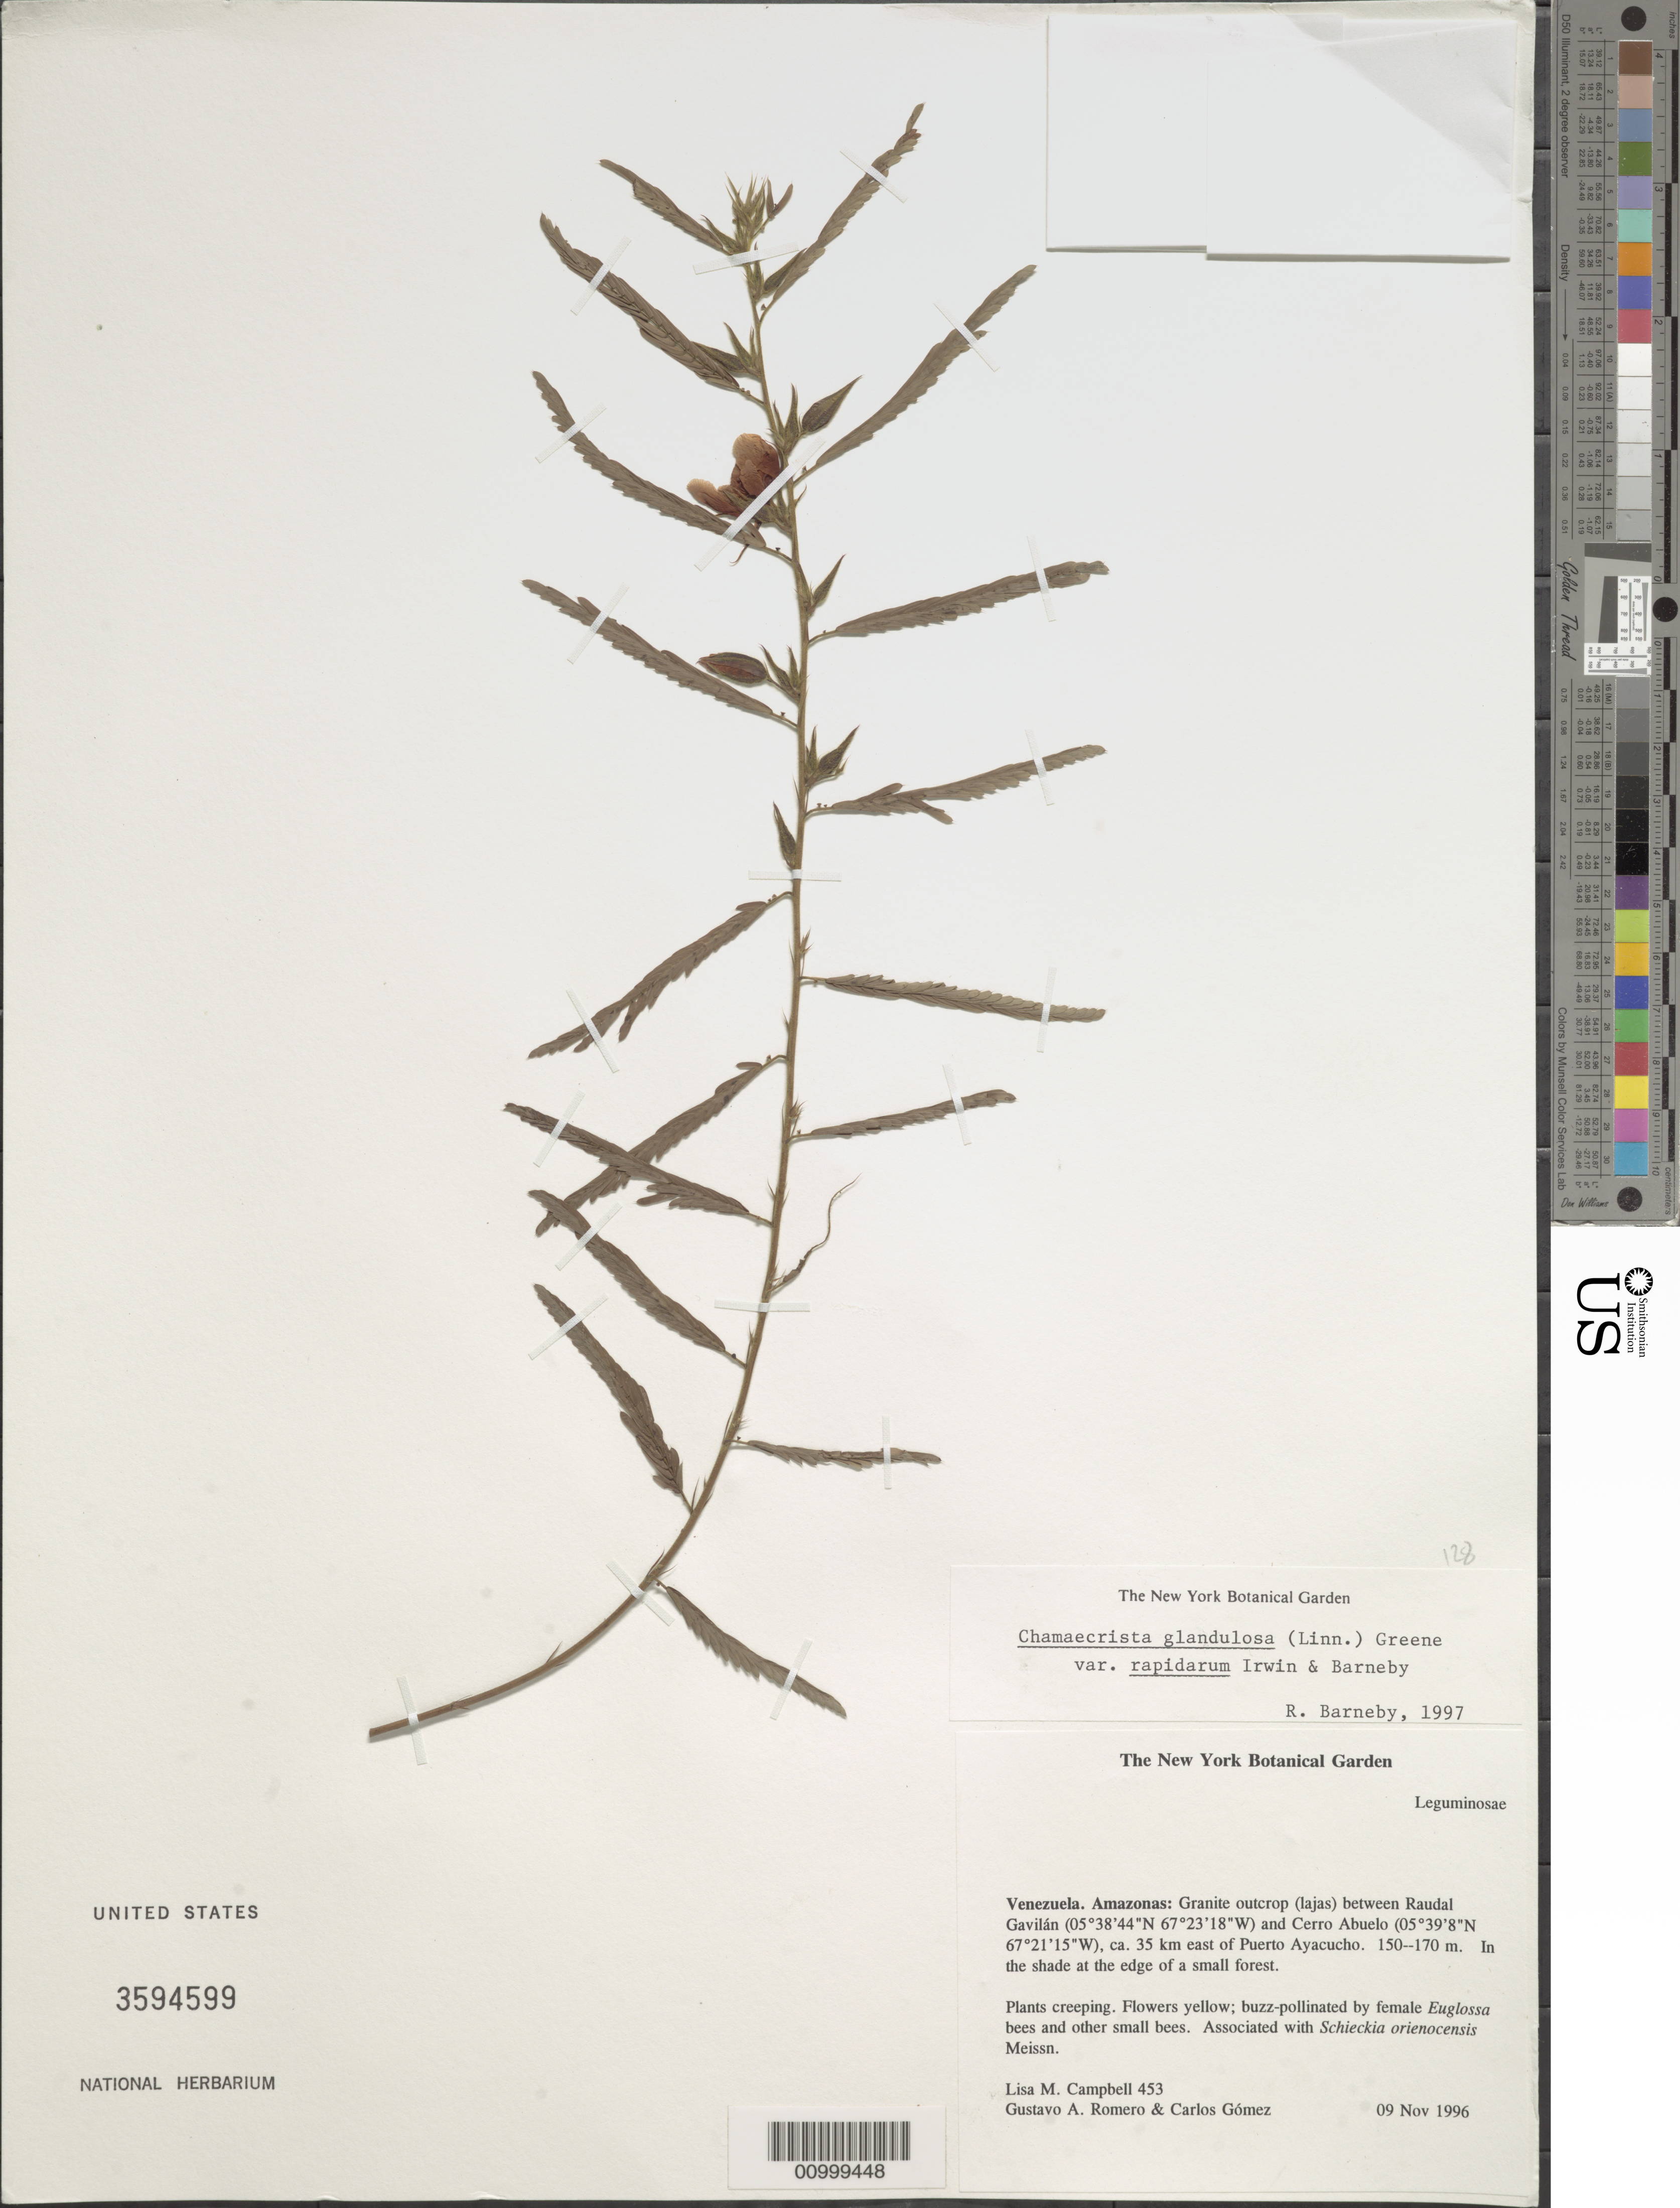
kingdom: Plantae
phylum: Tracheophyta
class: Magnoliopsida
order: Fabales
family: Fabaceae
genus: Chamaecrista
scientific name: Chamaecrista glandulosa var. rapidarum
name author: H.S. Irwin & Barneby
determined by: Barneby, Rupert C., (NY)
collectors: L. M. Campbell, G. A. Romero & C. Gómez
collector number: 453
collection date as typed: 9-Nov-96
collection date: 1996-11-09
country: Venezuela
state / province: Amazonas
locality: Raudal Gavilán to Cerro Abuelo, ca. 35 km E of Puerto Ayacucho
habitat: Shade at the edge of a small forest. Associated with Schieckia orienocensis Meissn.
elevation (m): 150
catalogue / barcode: US 3594599